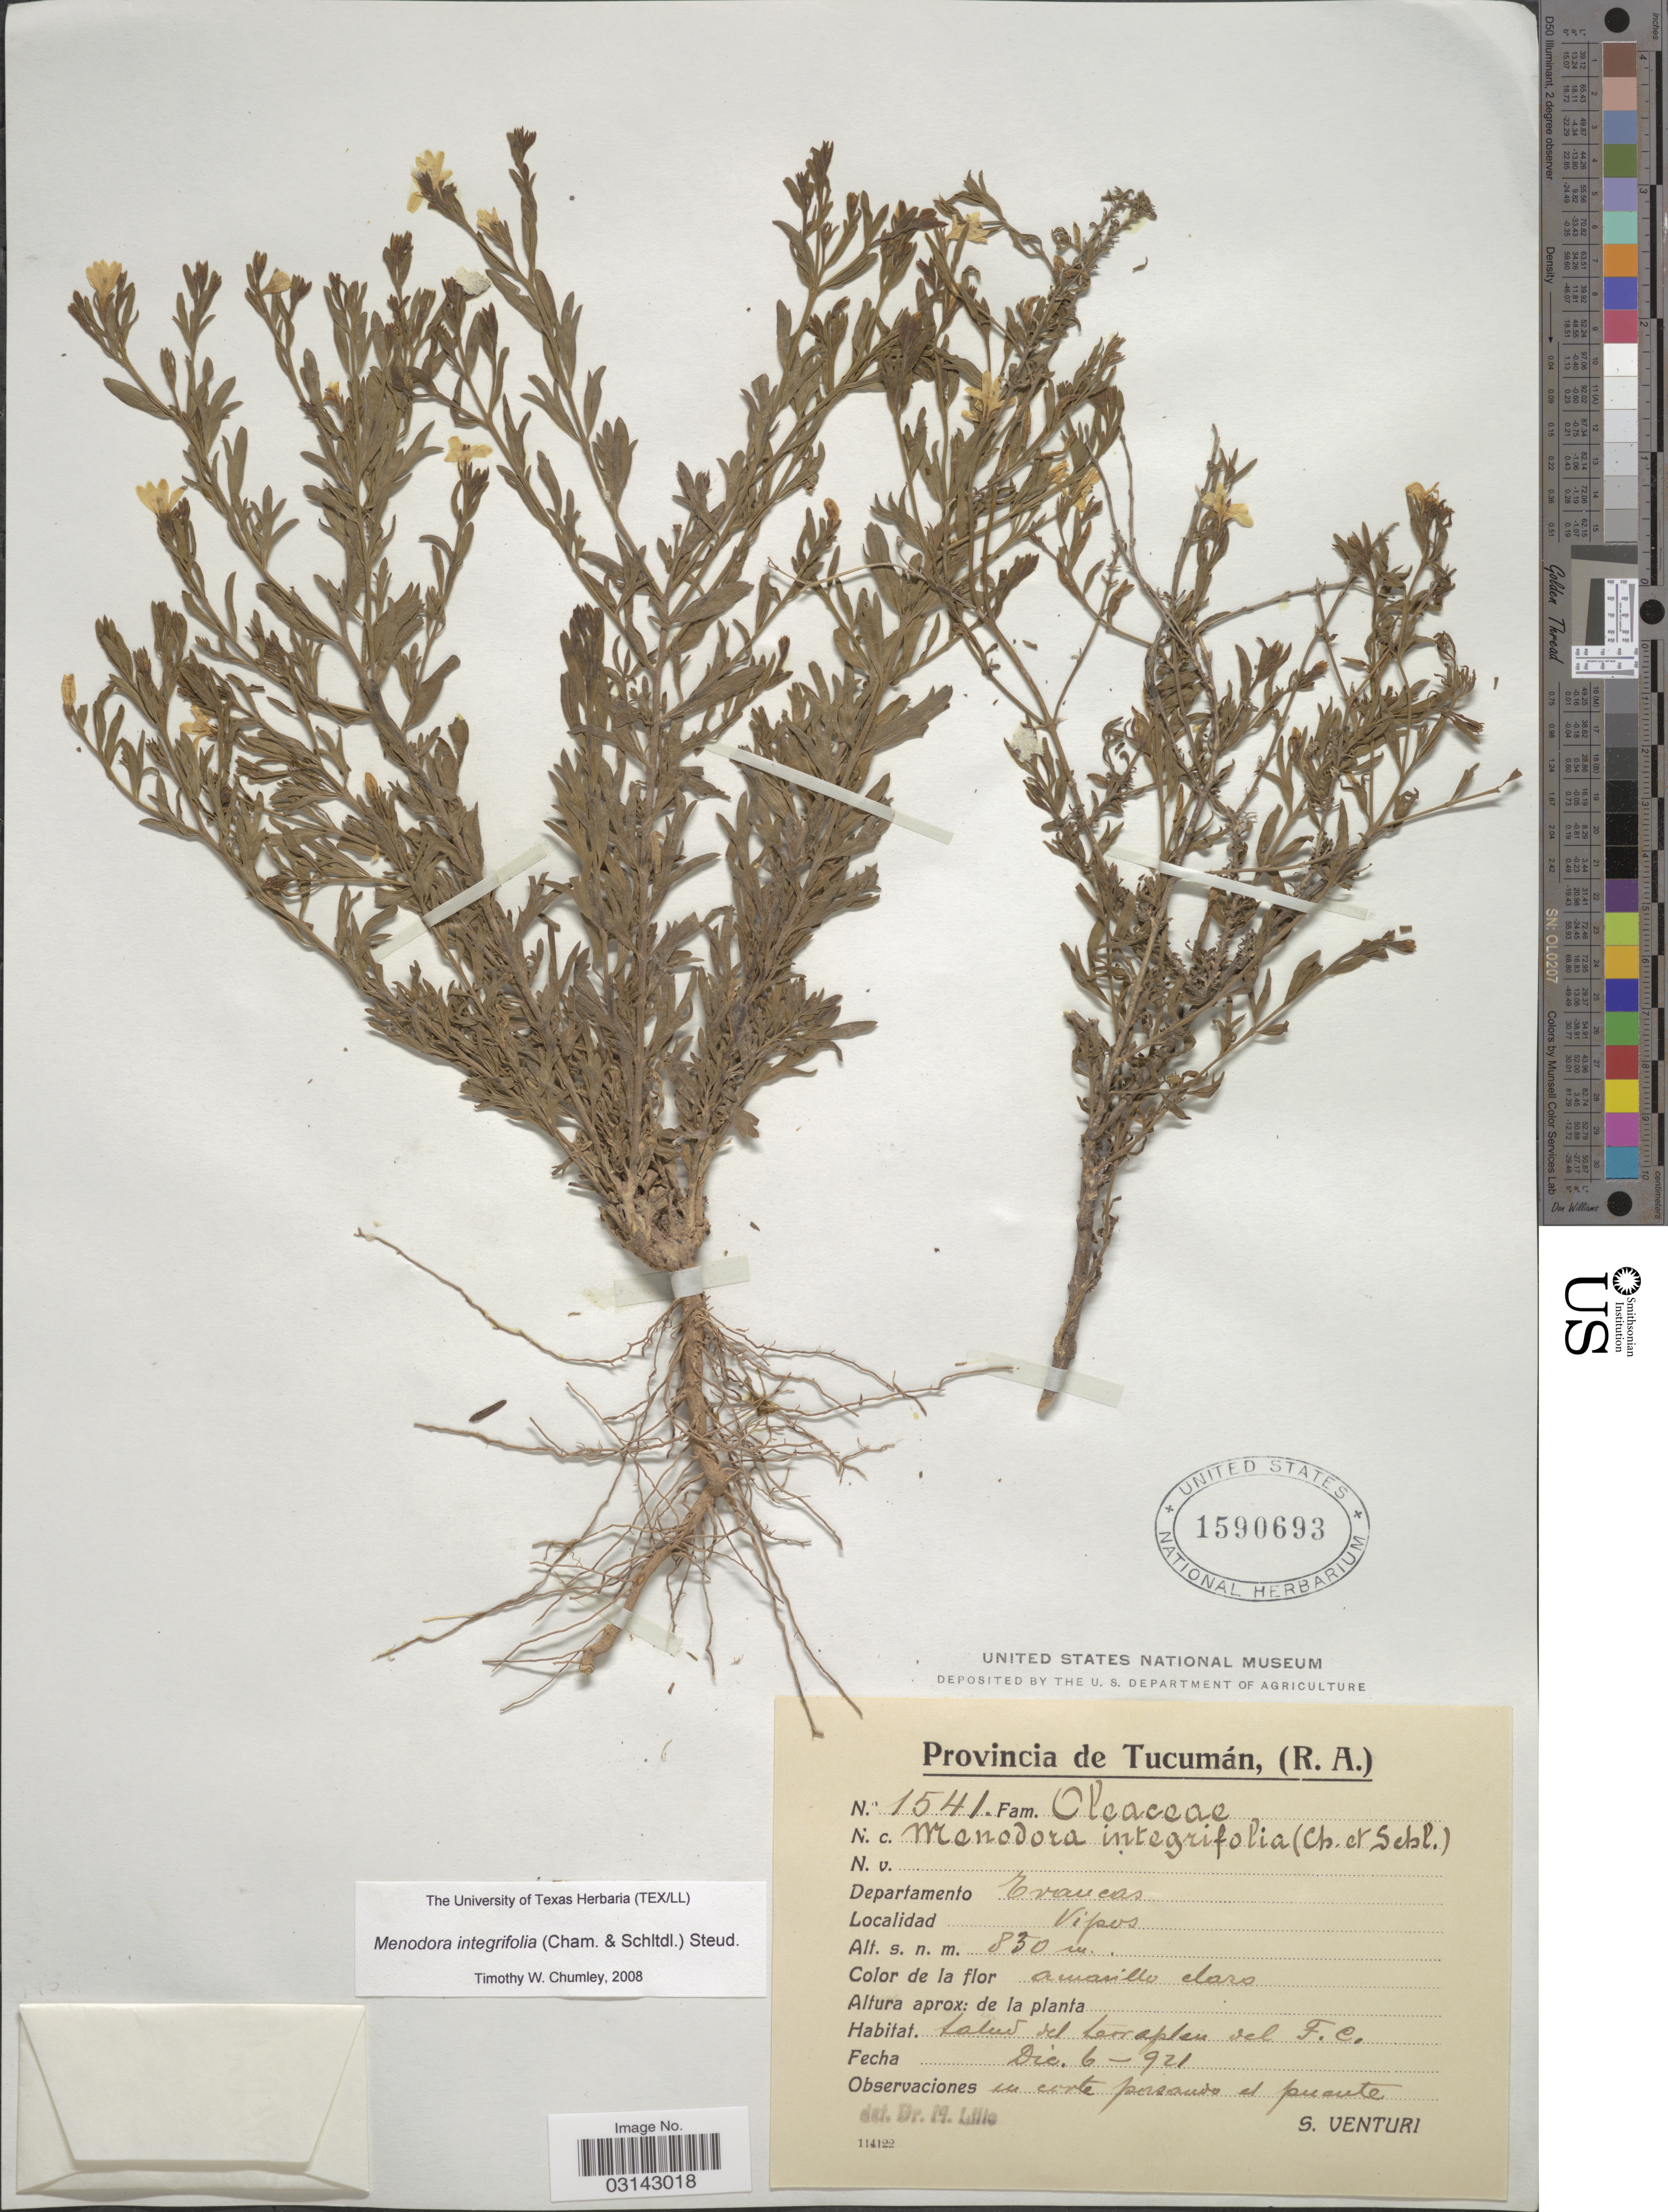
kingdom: Plantae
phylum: Tracheophyta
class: Magnoliopsida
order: Lamiales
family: Oleaceae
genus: Menodora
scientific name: Menodora integrifolia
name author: (Cham. & Schltdl.) Steud.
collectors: S. Venturi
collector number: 1541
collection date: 1921-12-06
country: Argentina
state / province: Tucuman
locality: Tucumán. Departamento Trancas. Vipos.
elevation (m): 850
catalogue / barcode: US 1590693